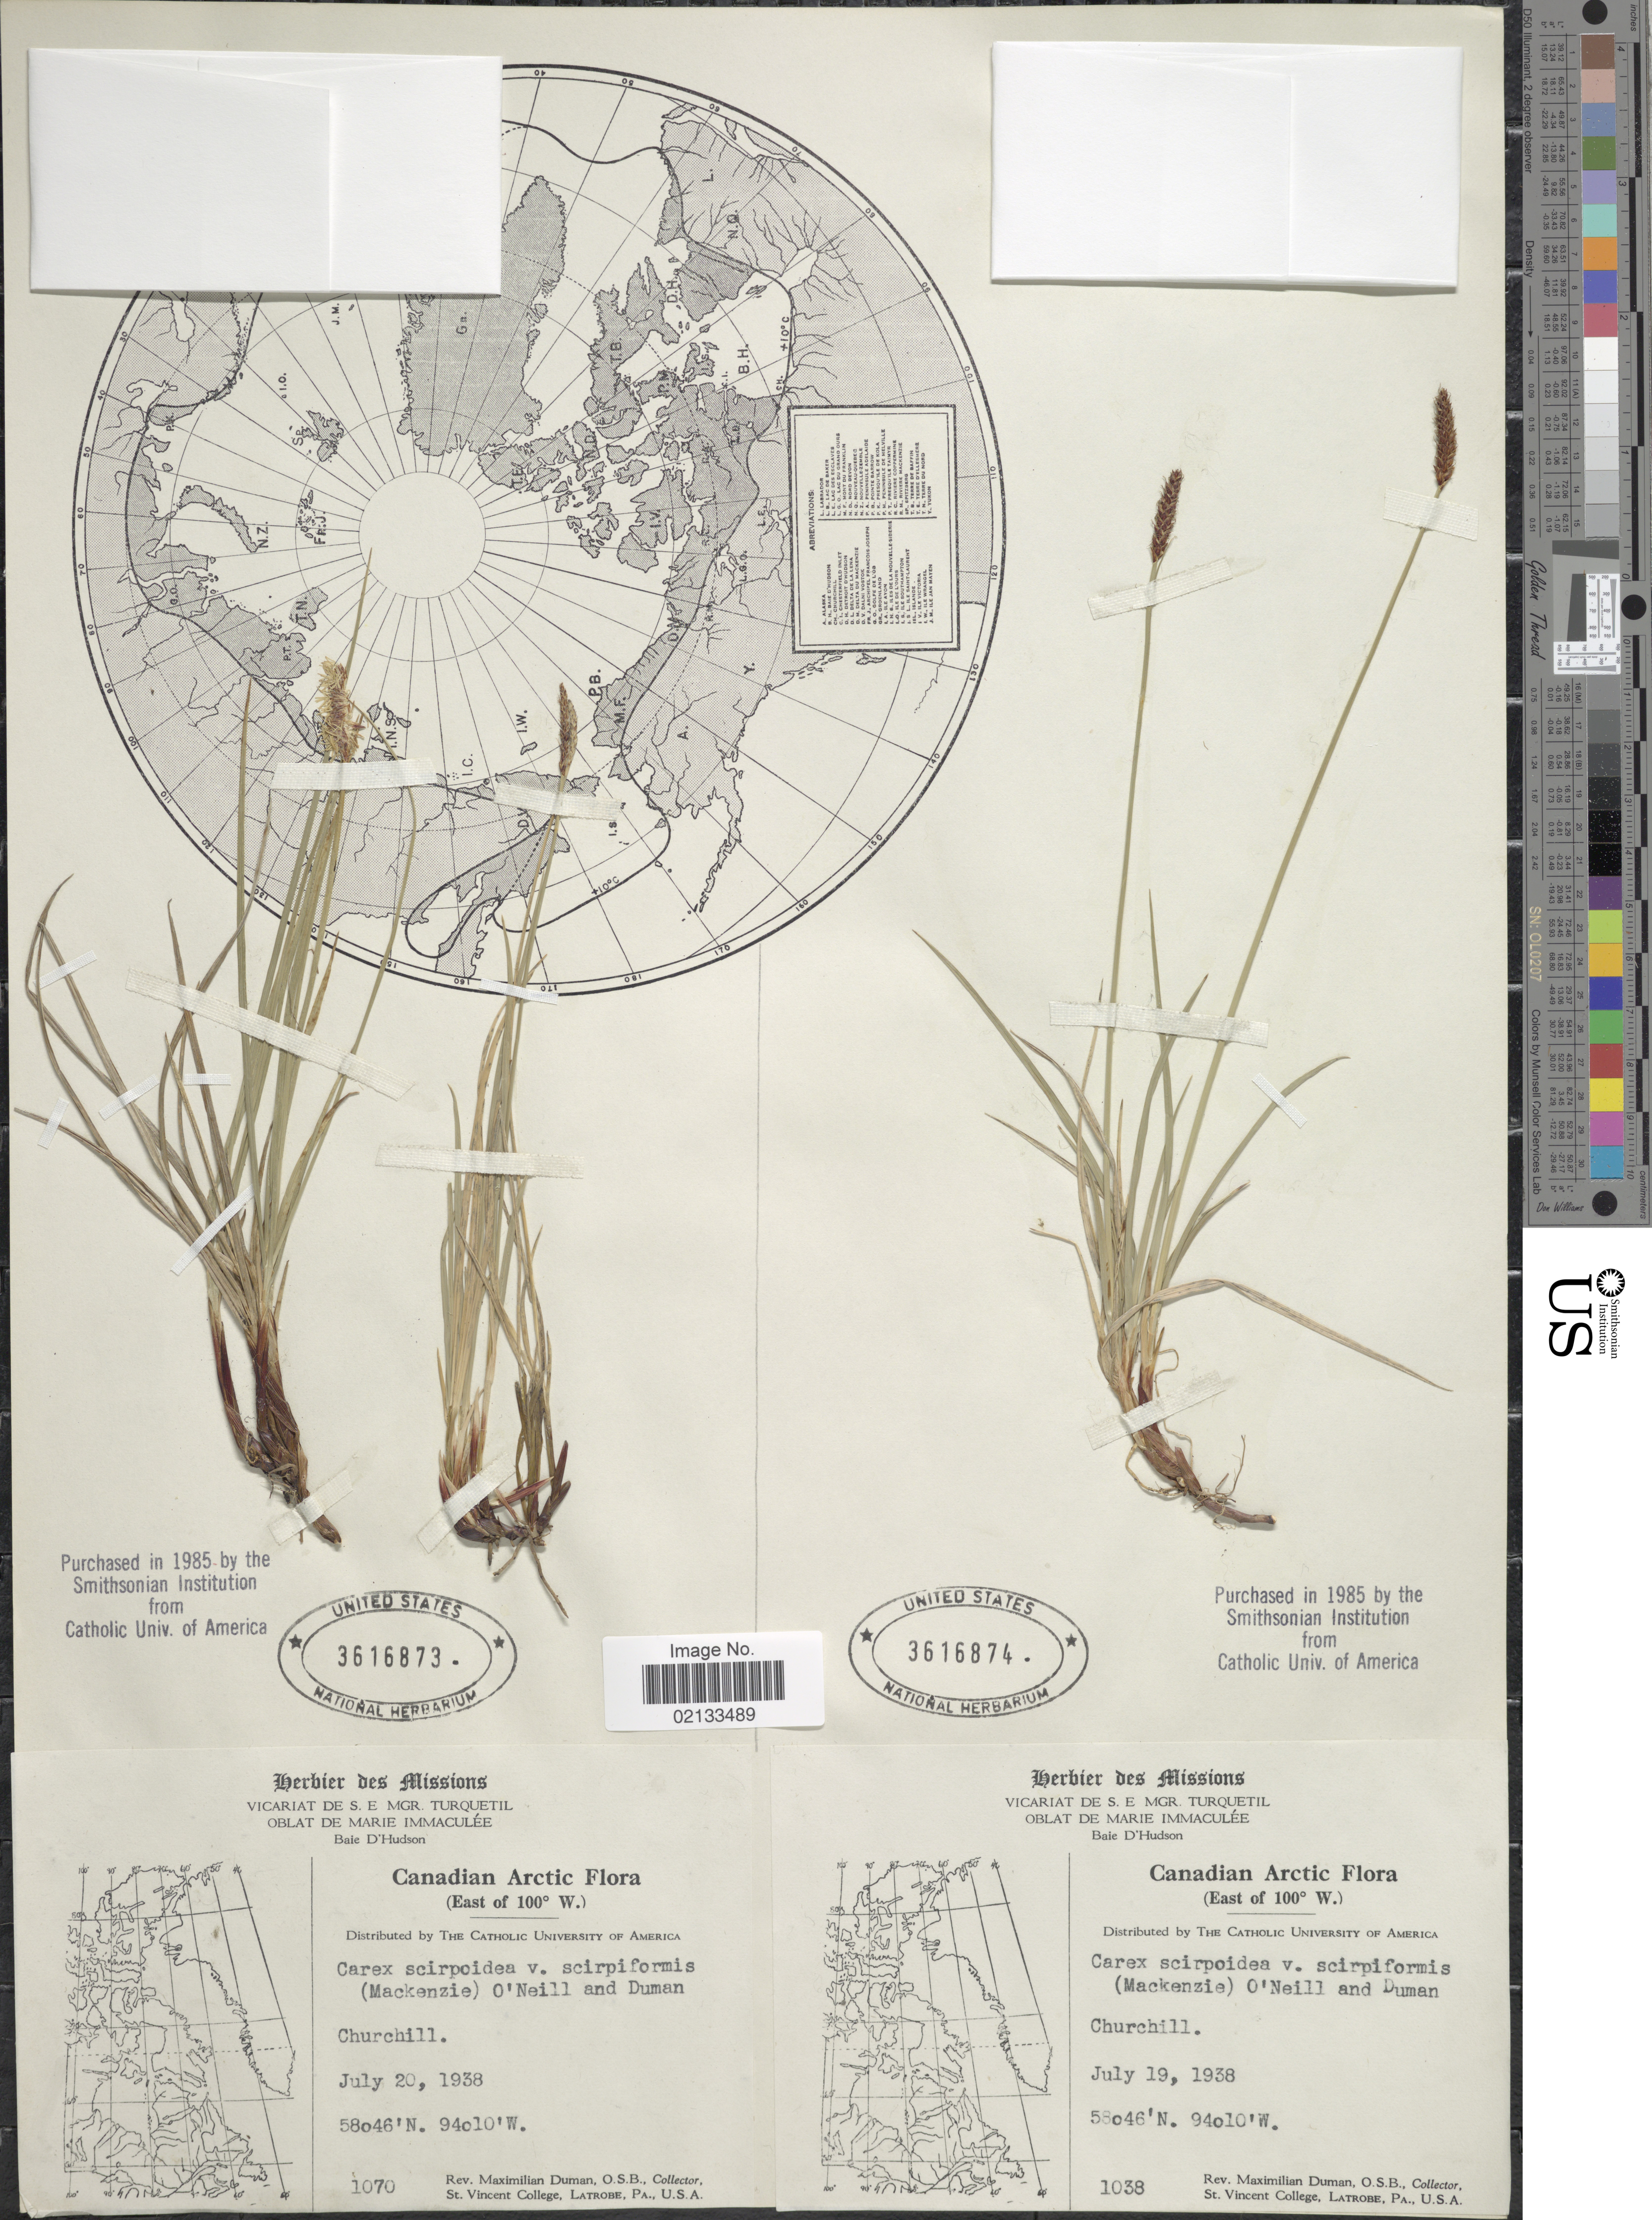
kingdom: Plantae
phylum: Tracheophyta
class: Liliopsida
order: Poales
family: Cyperaceae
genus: Carex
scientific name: Carex scirpoidea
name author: Michx.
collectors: M. Duman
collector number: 1038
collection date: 1938-07-19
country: Canada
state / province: Manitoba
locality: Canadian Arctic (East of 100° W.) Churchill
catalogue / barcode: US 3616874-2